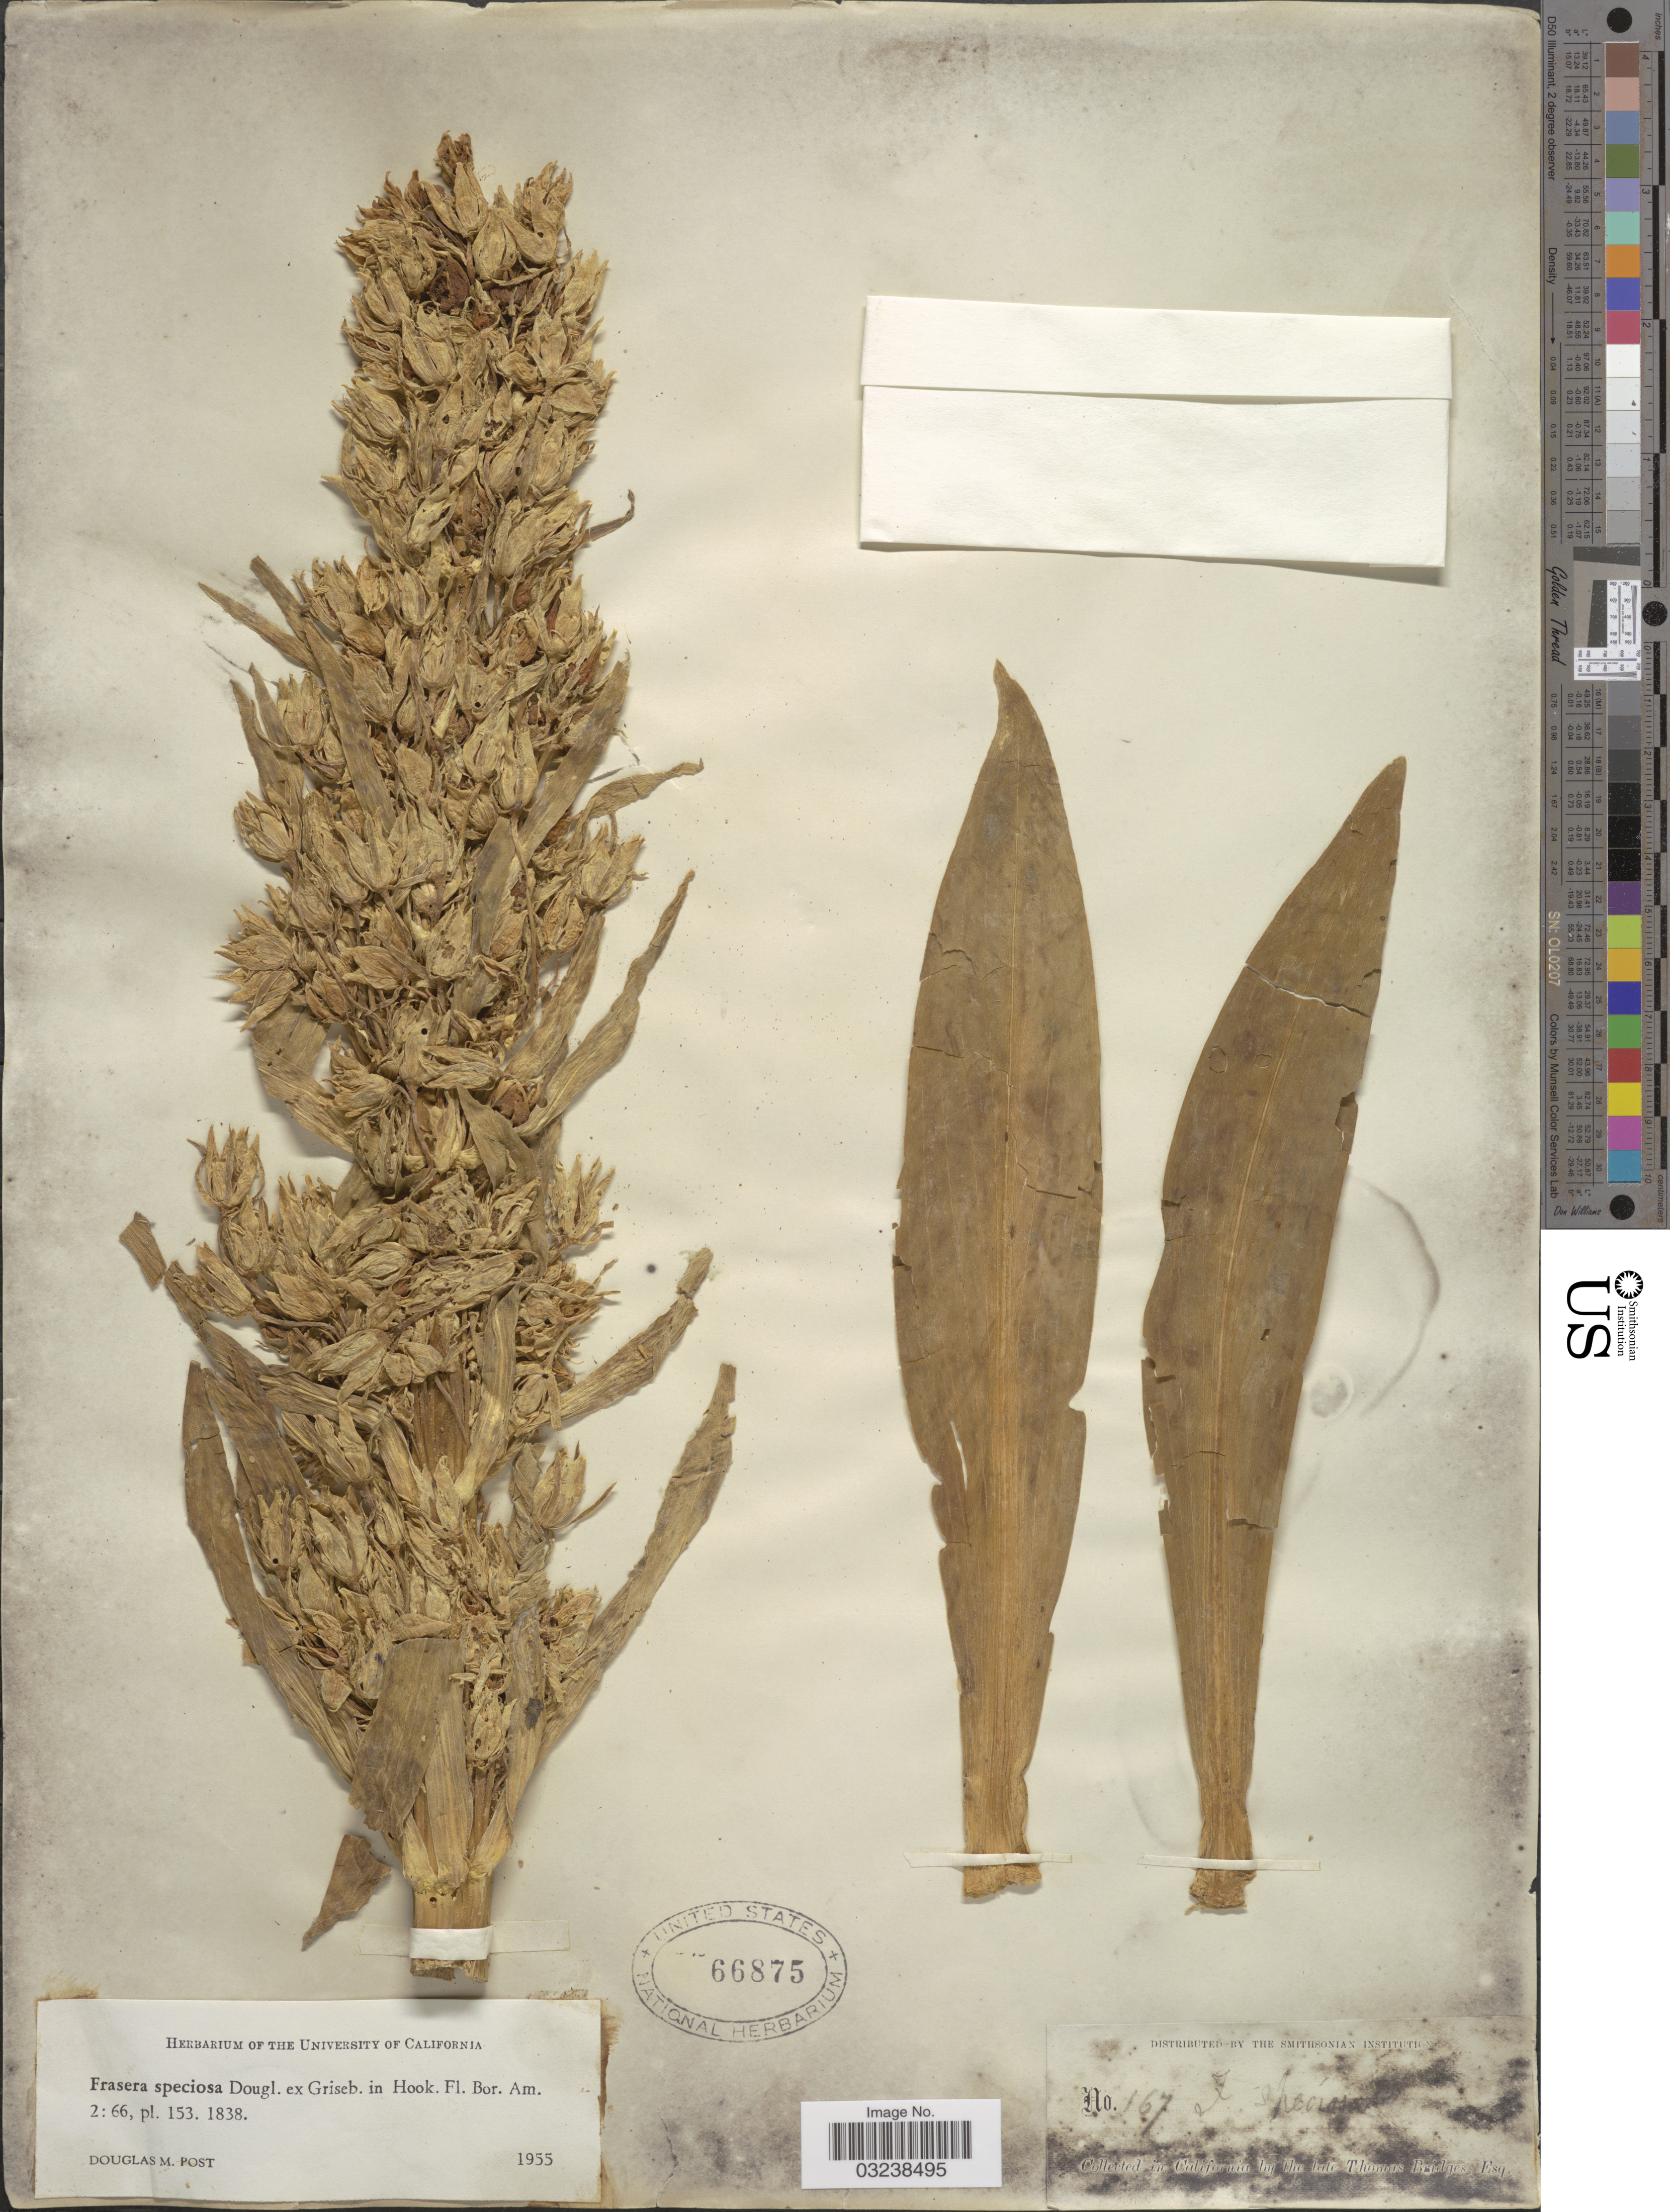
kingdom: Plantae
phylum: Tracheophyta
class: Magnoliopsida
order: Gentianales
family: Gentianaceae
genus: Swertia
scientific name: Swertia radiata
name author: (Kellogg) Kuntze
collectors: T. Bridges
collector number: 167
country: United States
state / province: California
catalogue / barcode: US 66875